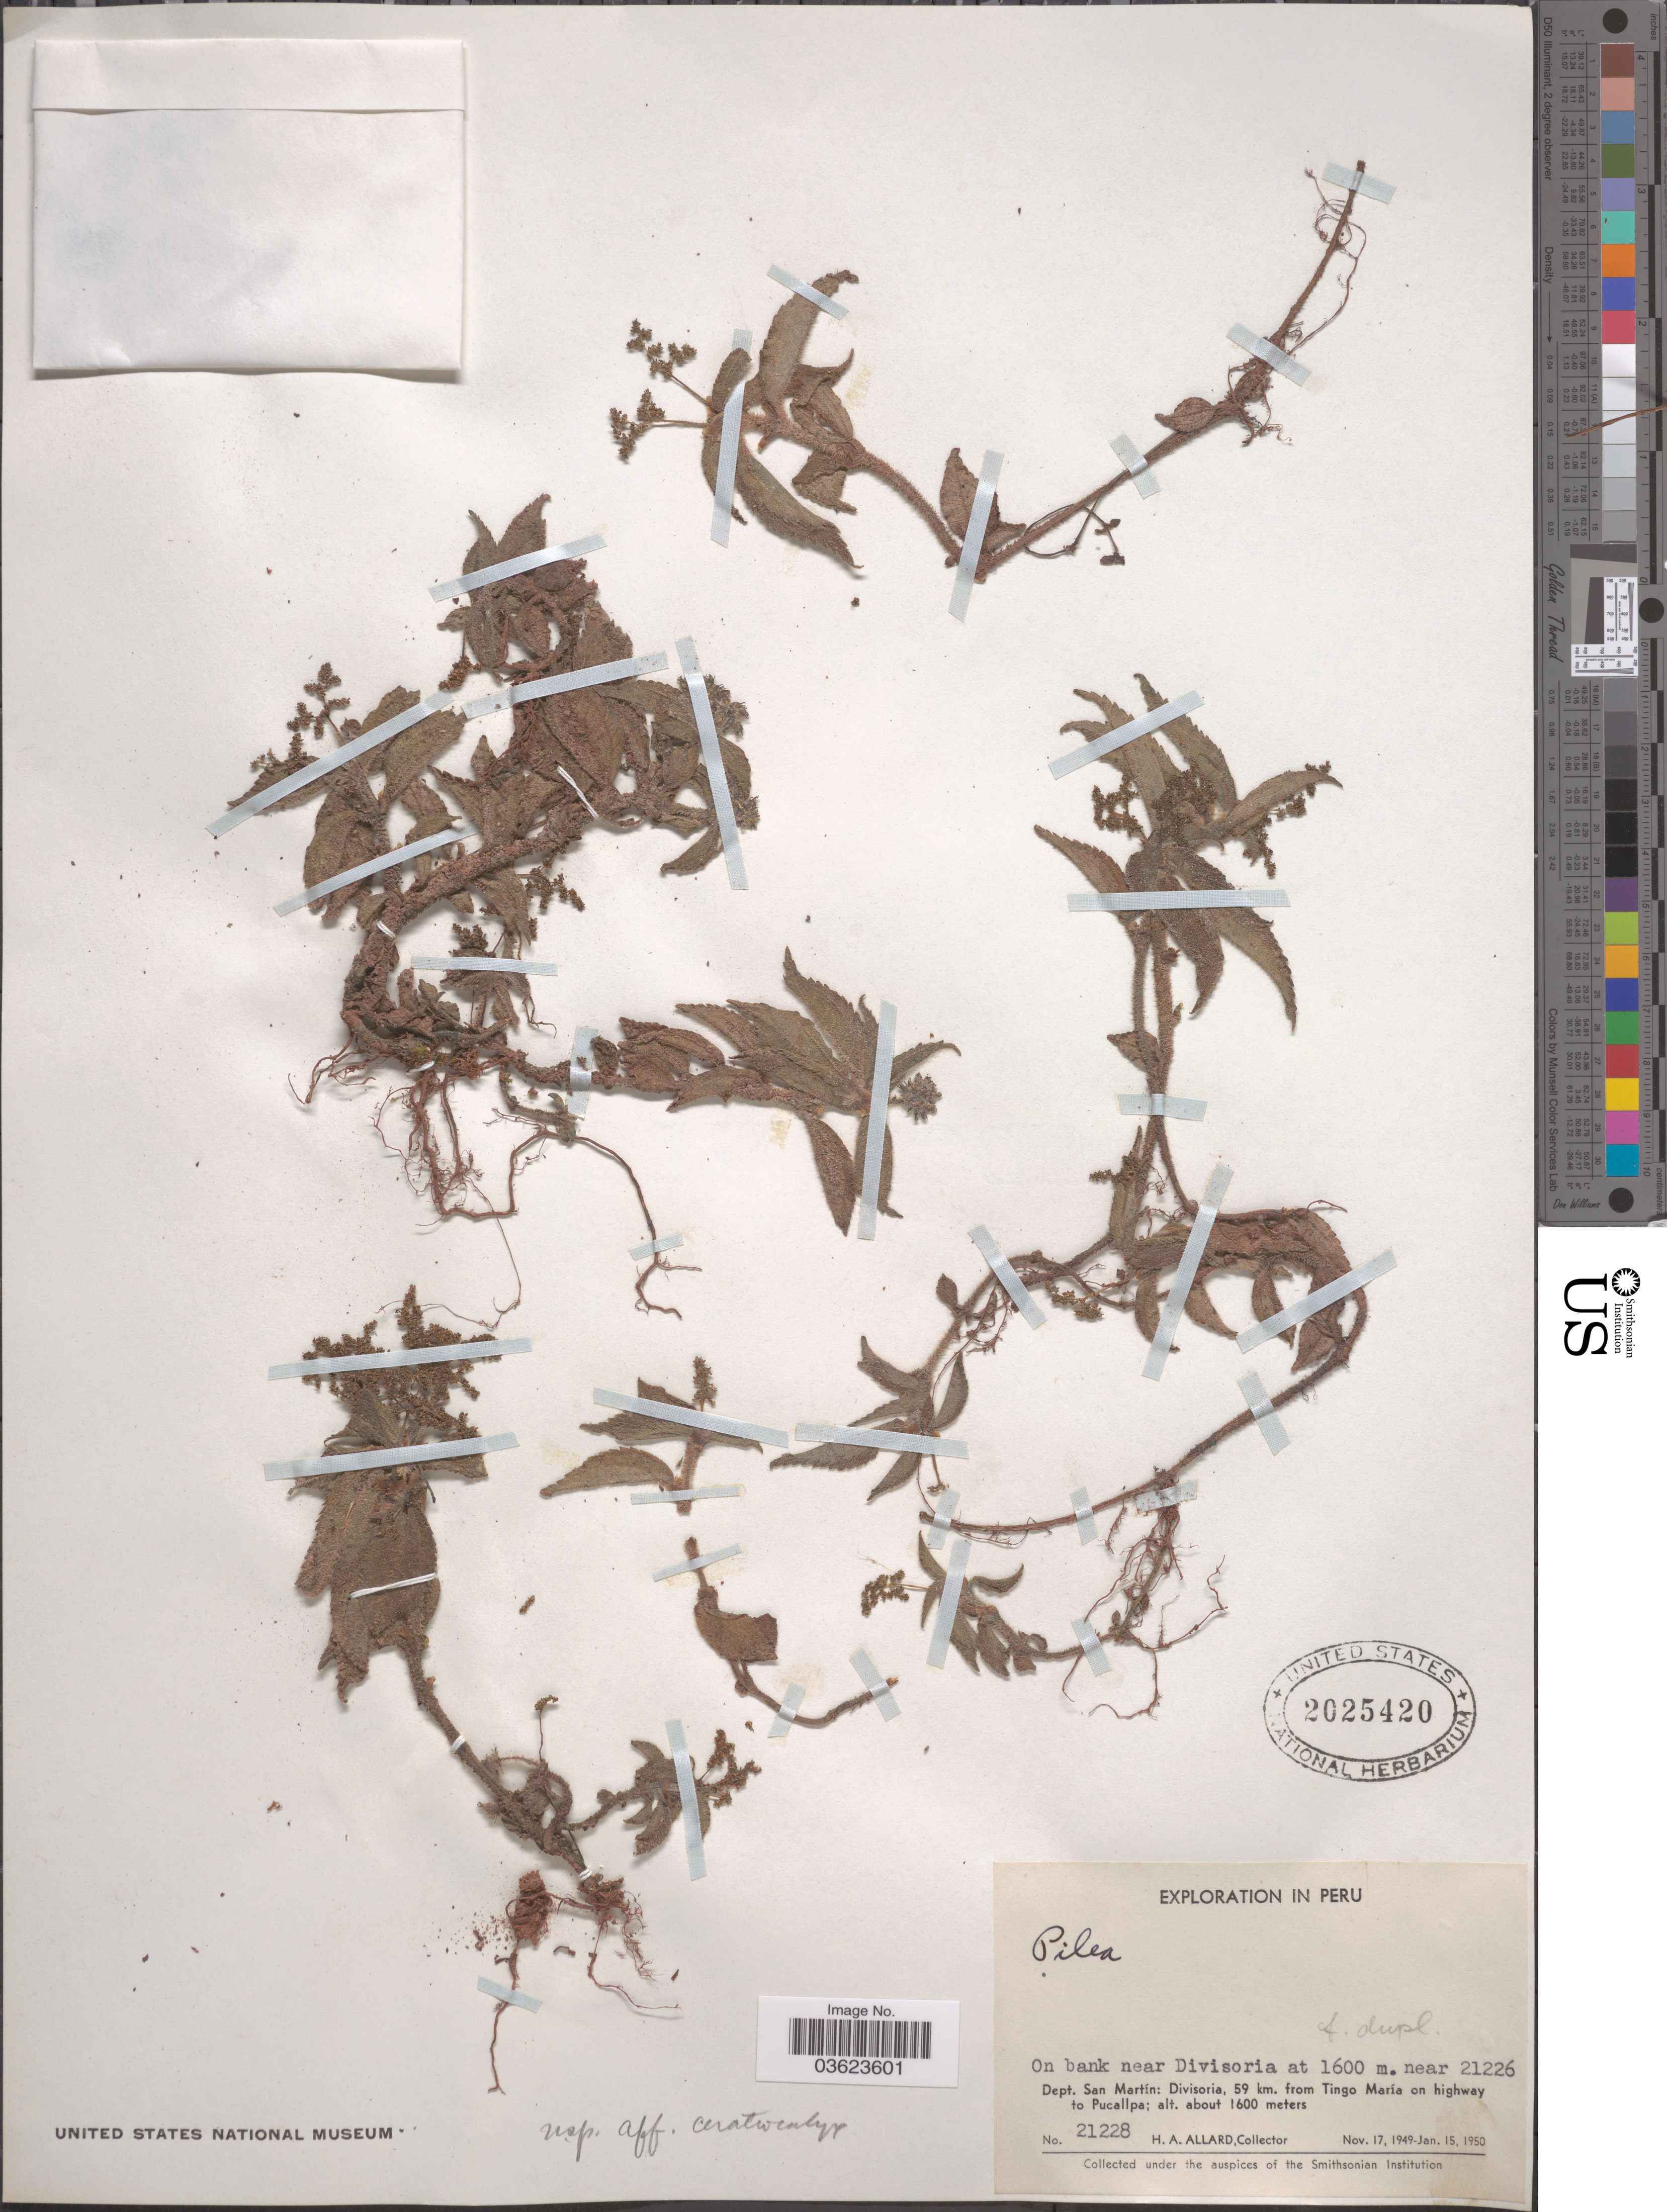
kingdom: Plantae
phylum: Tracheophyta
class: Magnoliopsida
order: Rosales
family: Urticaceae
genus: Pilea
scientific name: Pilea sp.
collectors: H. A. Allard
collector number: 21228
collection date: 1949-11-17/1950-01-15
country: Peru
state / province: San Martín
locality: On bank near Divisoria, near 21226. Dept. San Martín: Divisoria, 59 km. from Tingo María on highway to Pucallpa.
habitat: on bank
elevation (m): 1600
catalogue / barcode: US 2025420